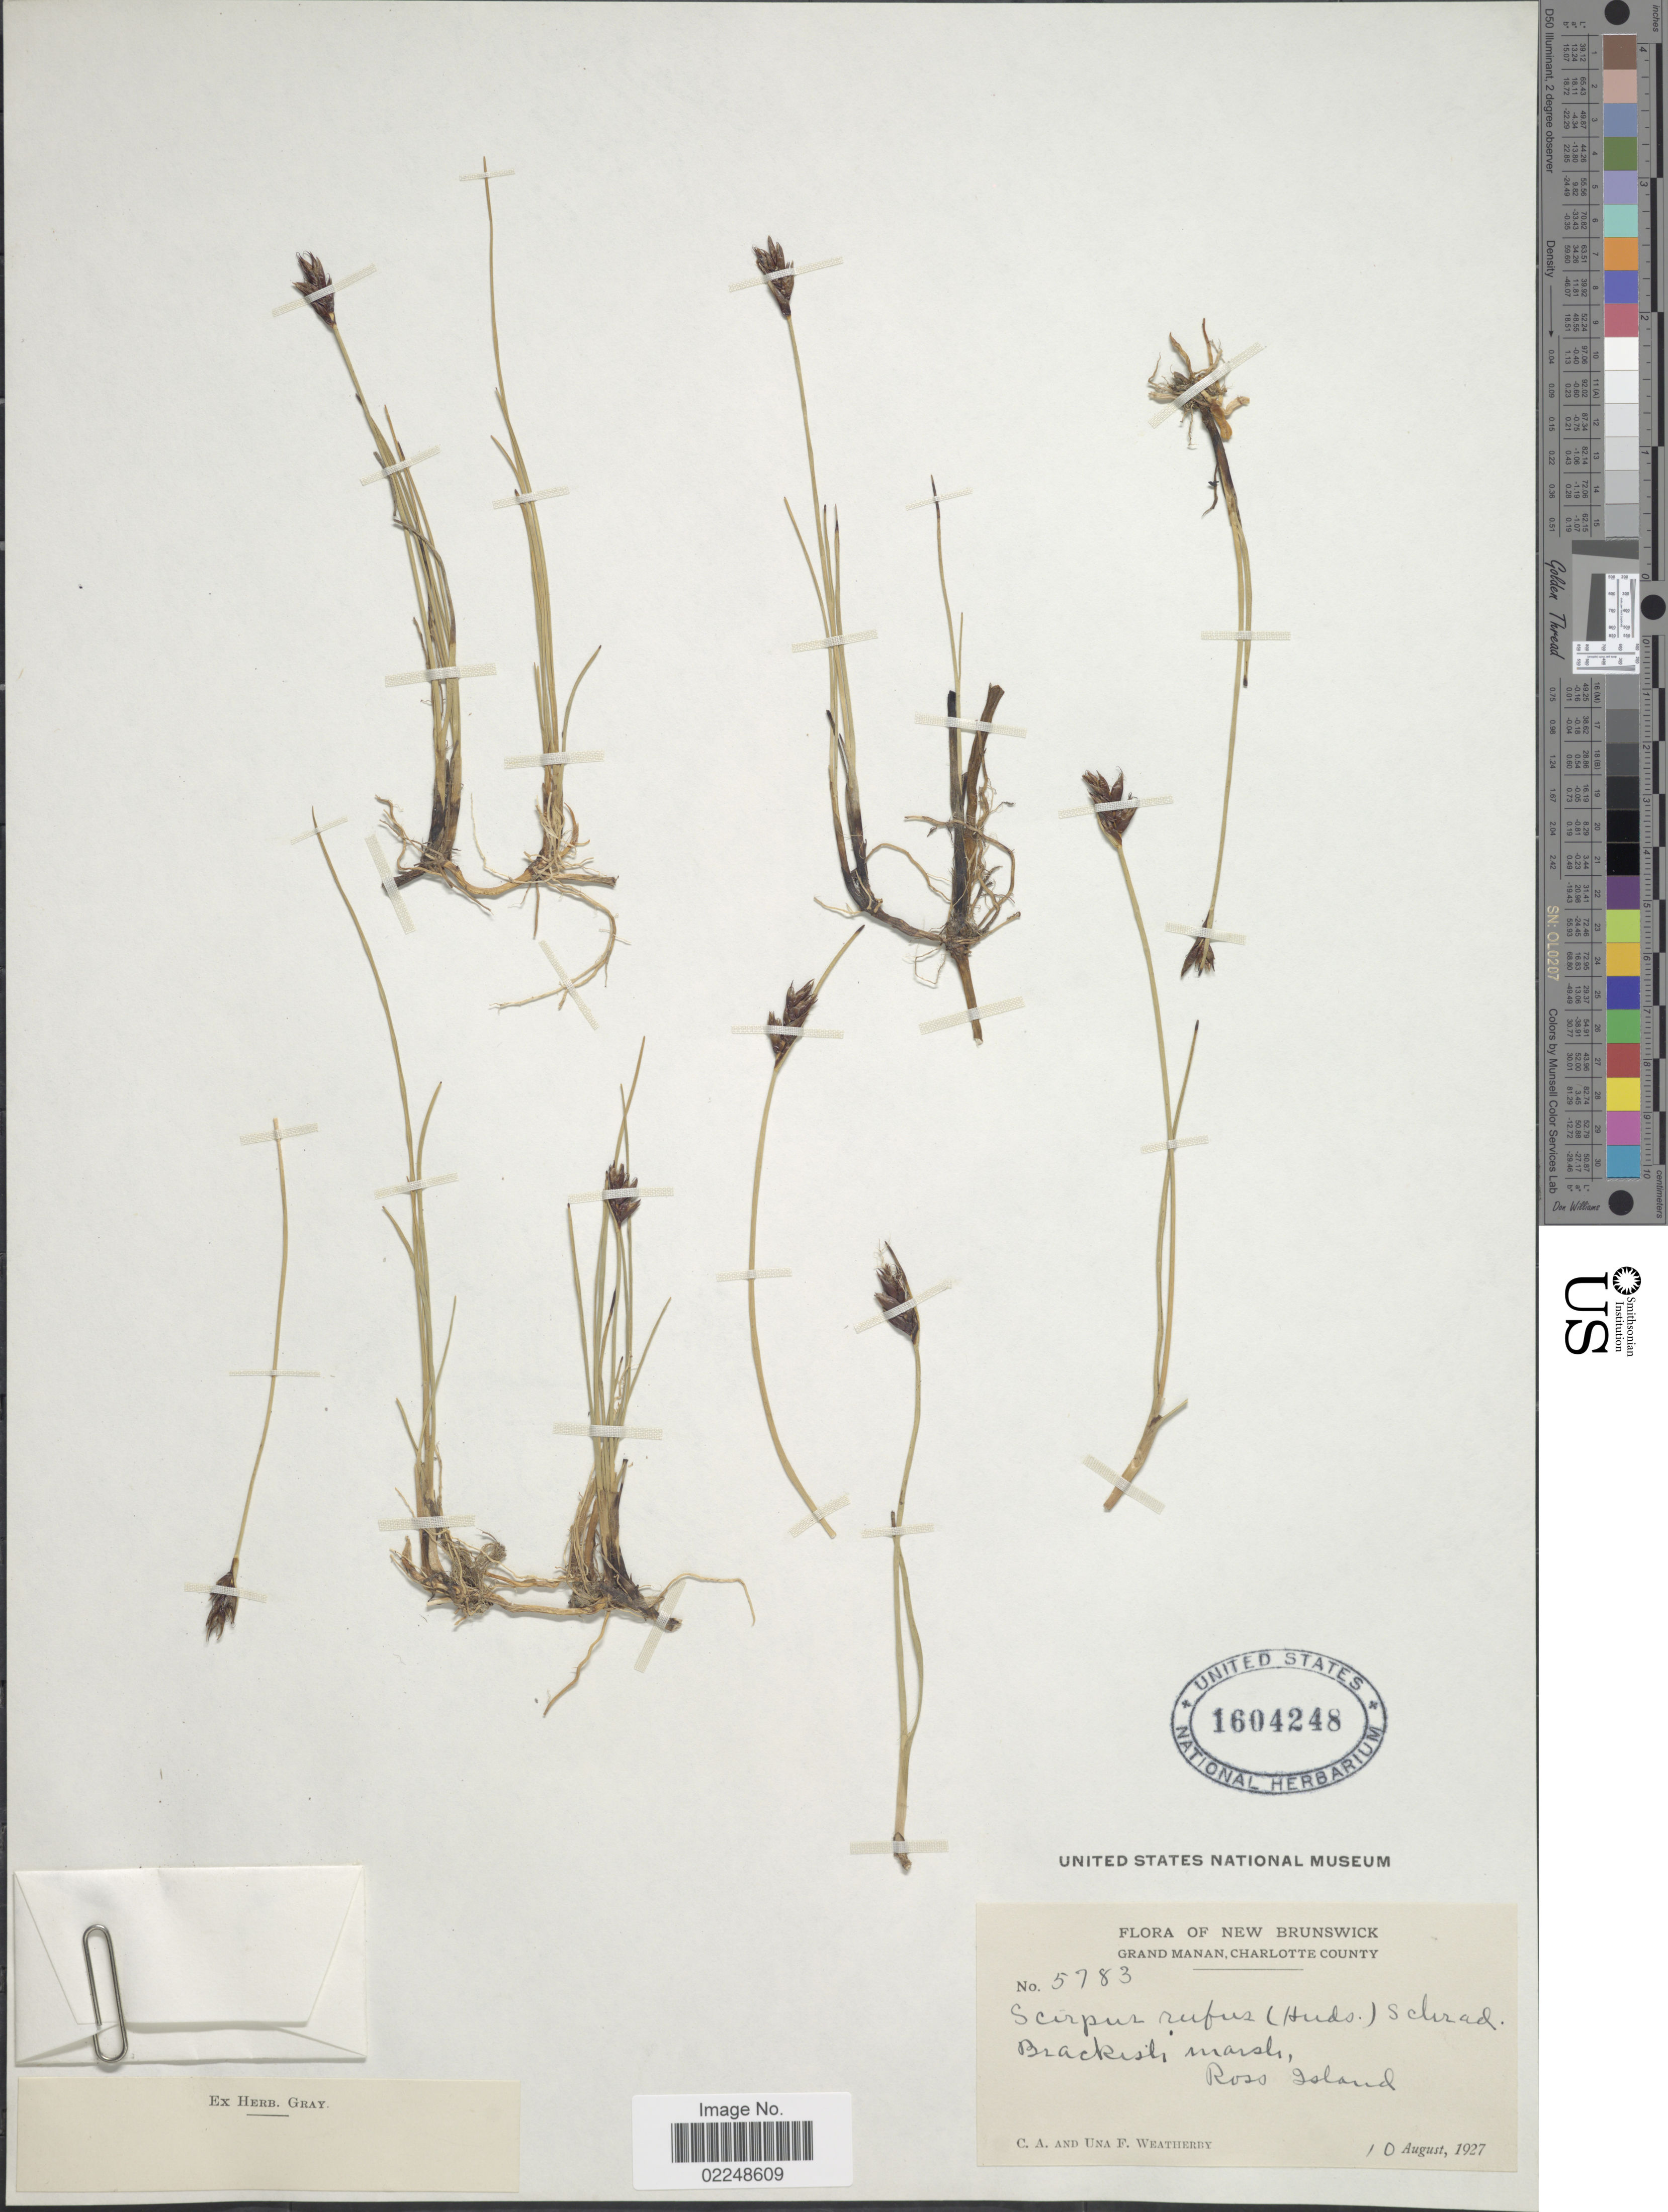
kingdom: Plantae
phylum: Tracheophyta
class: Liliopsida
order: Poales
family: Cyperaceae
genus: Blysmopsis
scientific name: Blysmopsis rufa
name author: (Huds.) Oteng-Yeb.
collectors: C. A. Weatherby & U. Weatherby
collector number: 5783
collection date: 1927-08-10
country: Canada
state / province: New Brunswick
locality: Grand Manan, Charlotte County, Ross Island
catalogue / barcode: US 1604248